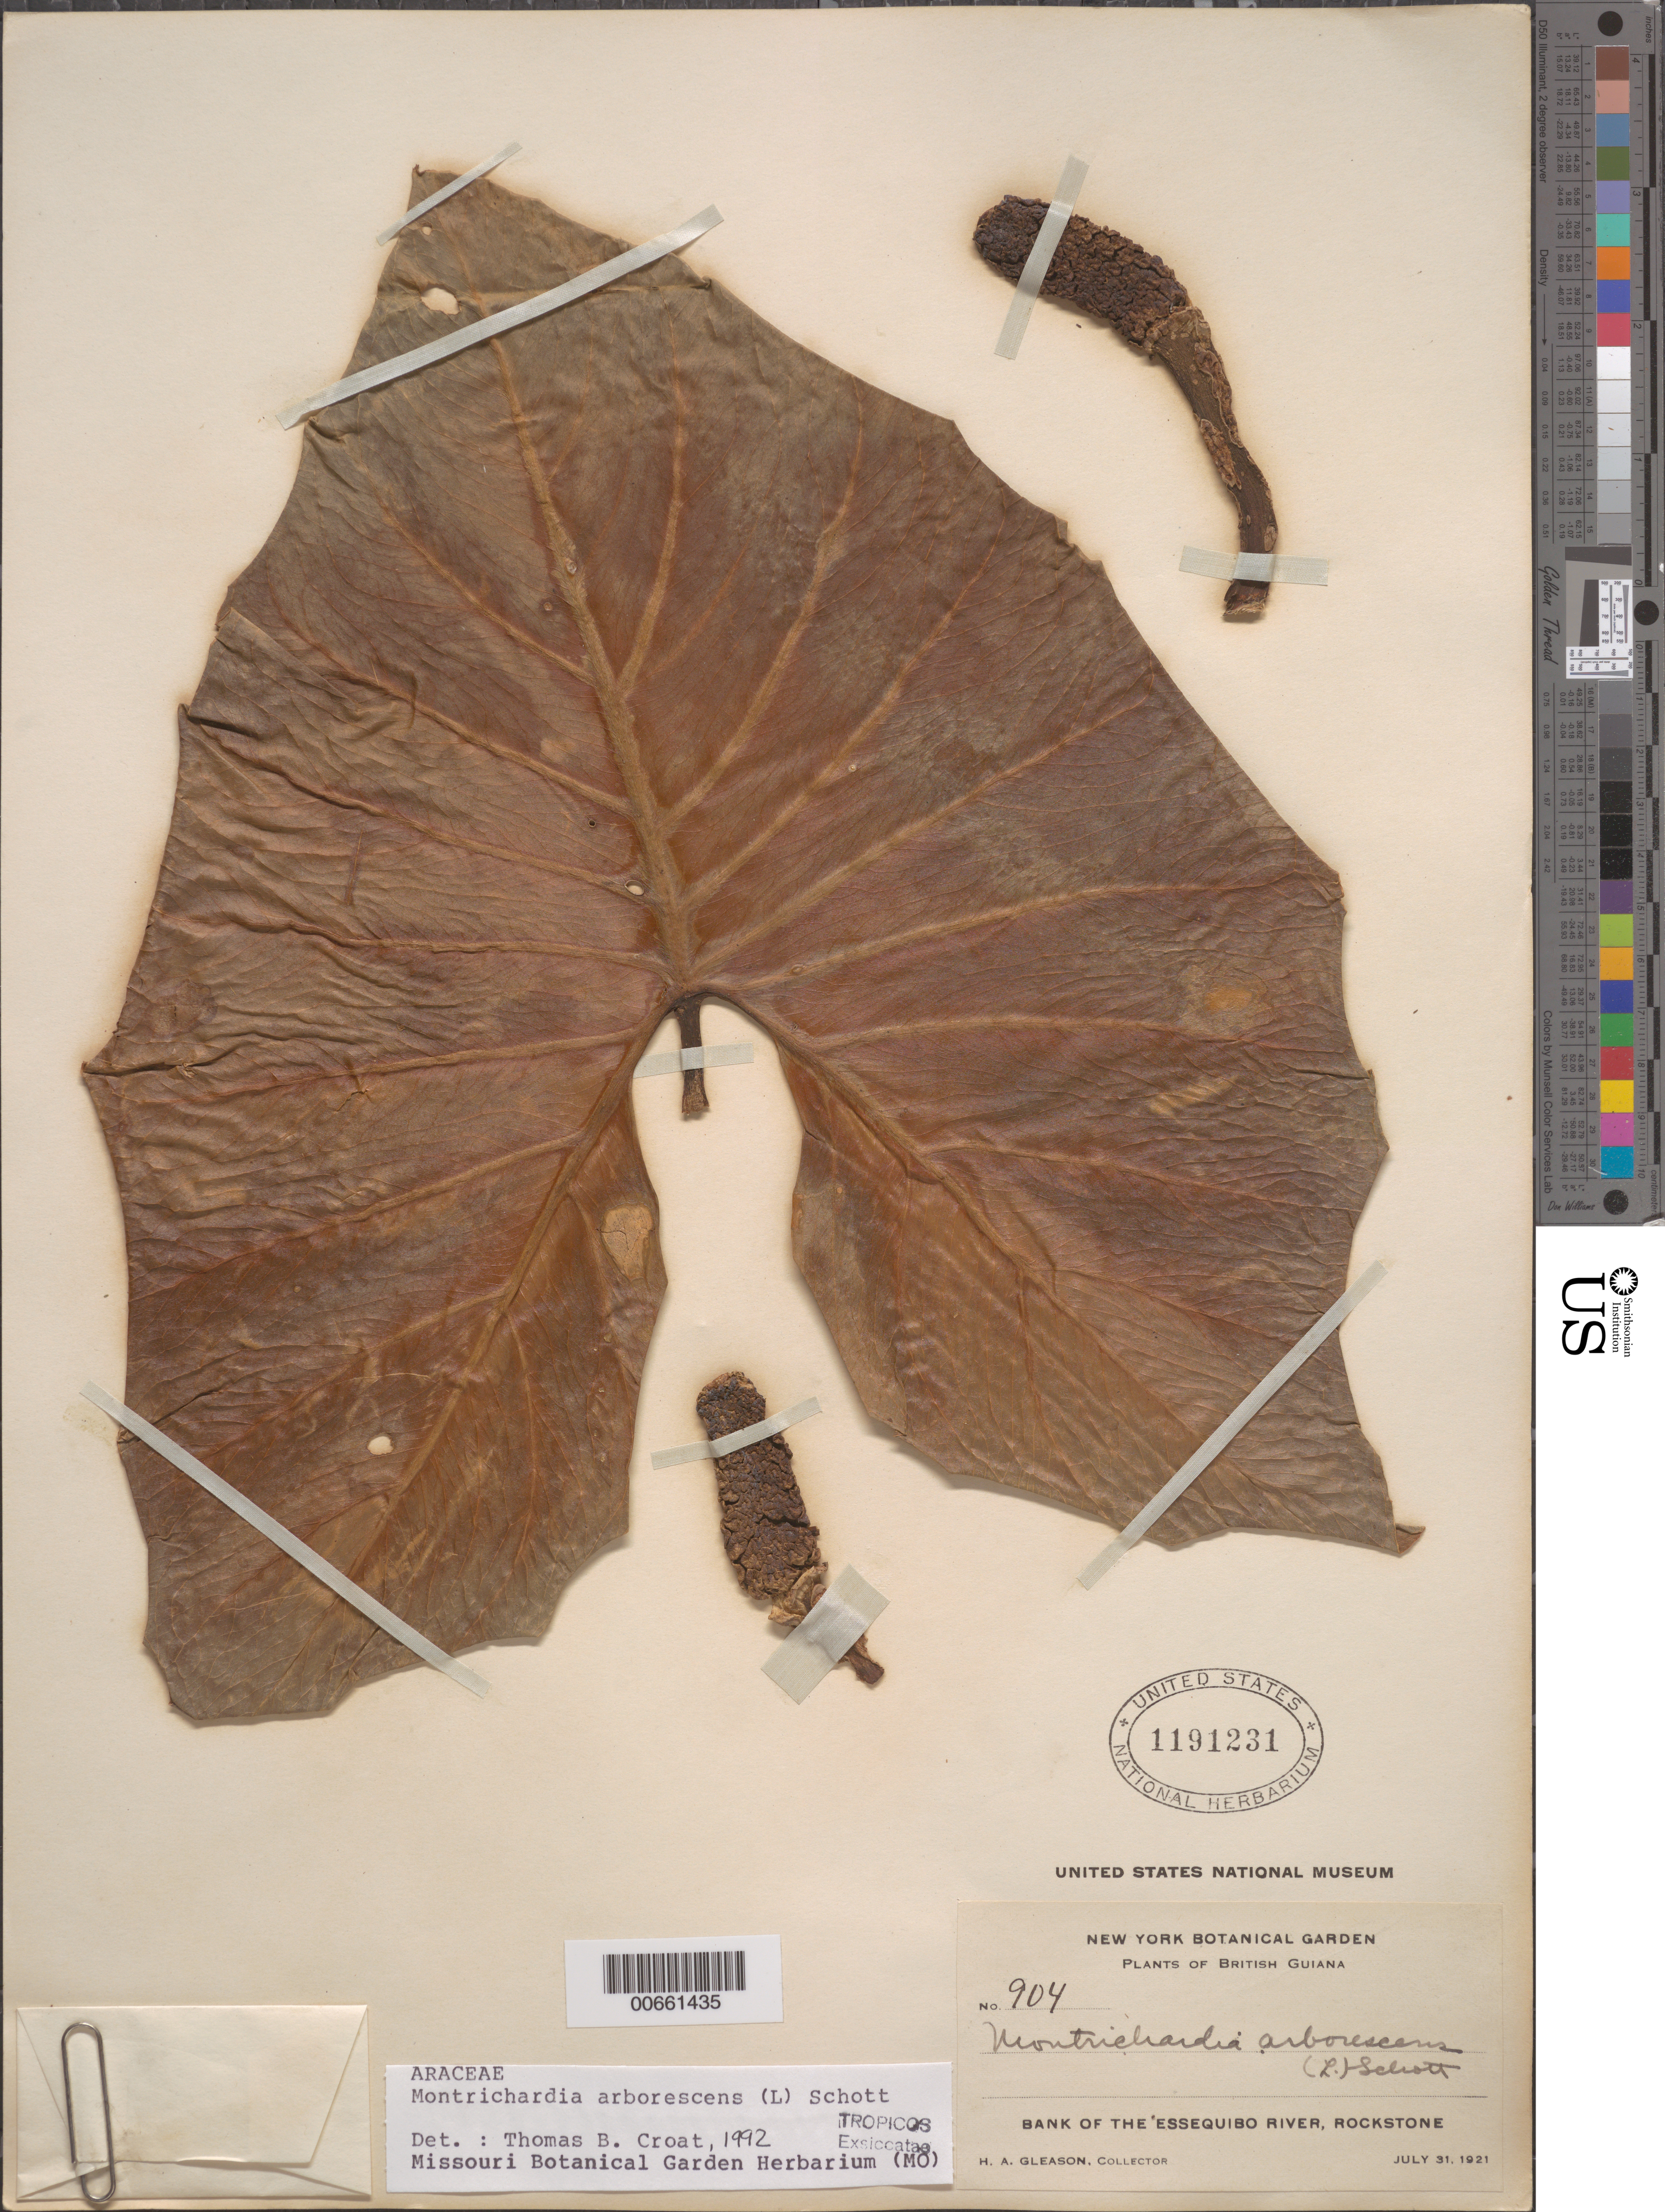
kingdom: Plantae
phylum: Tracheophyta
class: Liliopsida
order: Alismatales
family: Araceae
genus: Montrichardia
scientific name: Montrichardia arborescens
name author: (L.) Schott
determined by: Croat, Thomas B., Missouri Botanical Garden (MO)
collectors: H. A. Gleason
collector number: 904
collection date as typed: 31-Jul-21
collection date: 1921-07-31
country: Guyana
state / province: U. Demerara-Berbice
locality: Rockstone, on the Essequibo River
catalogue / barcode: US 1191231